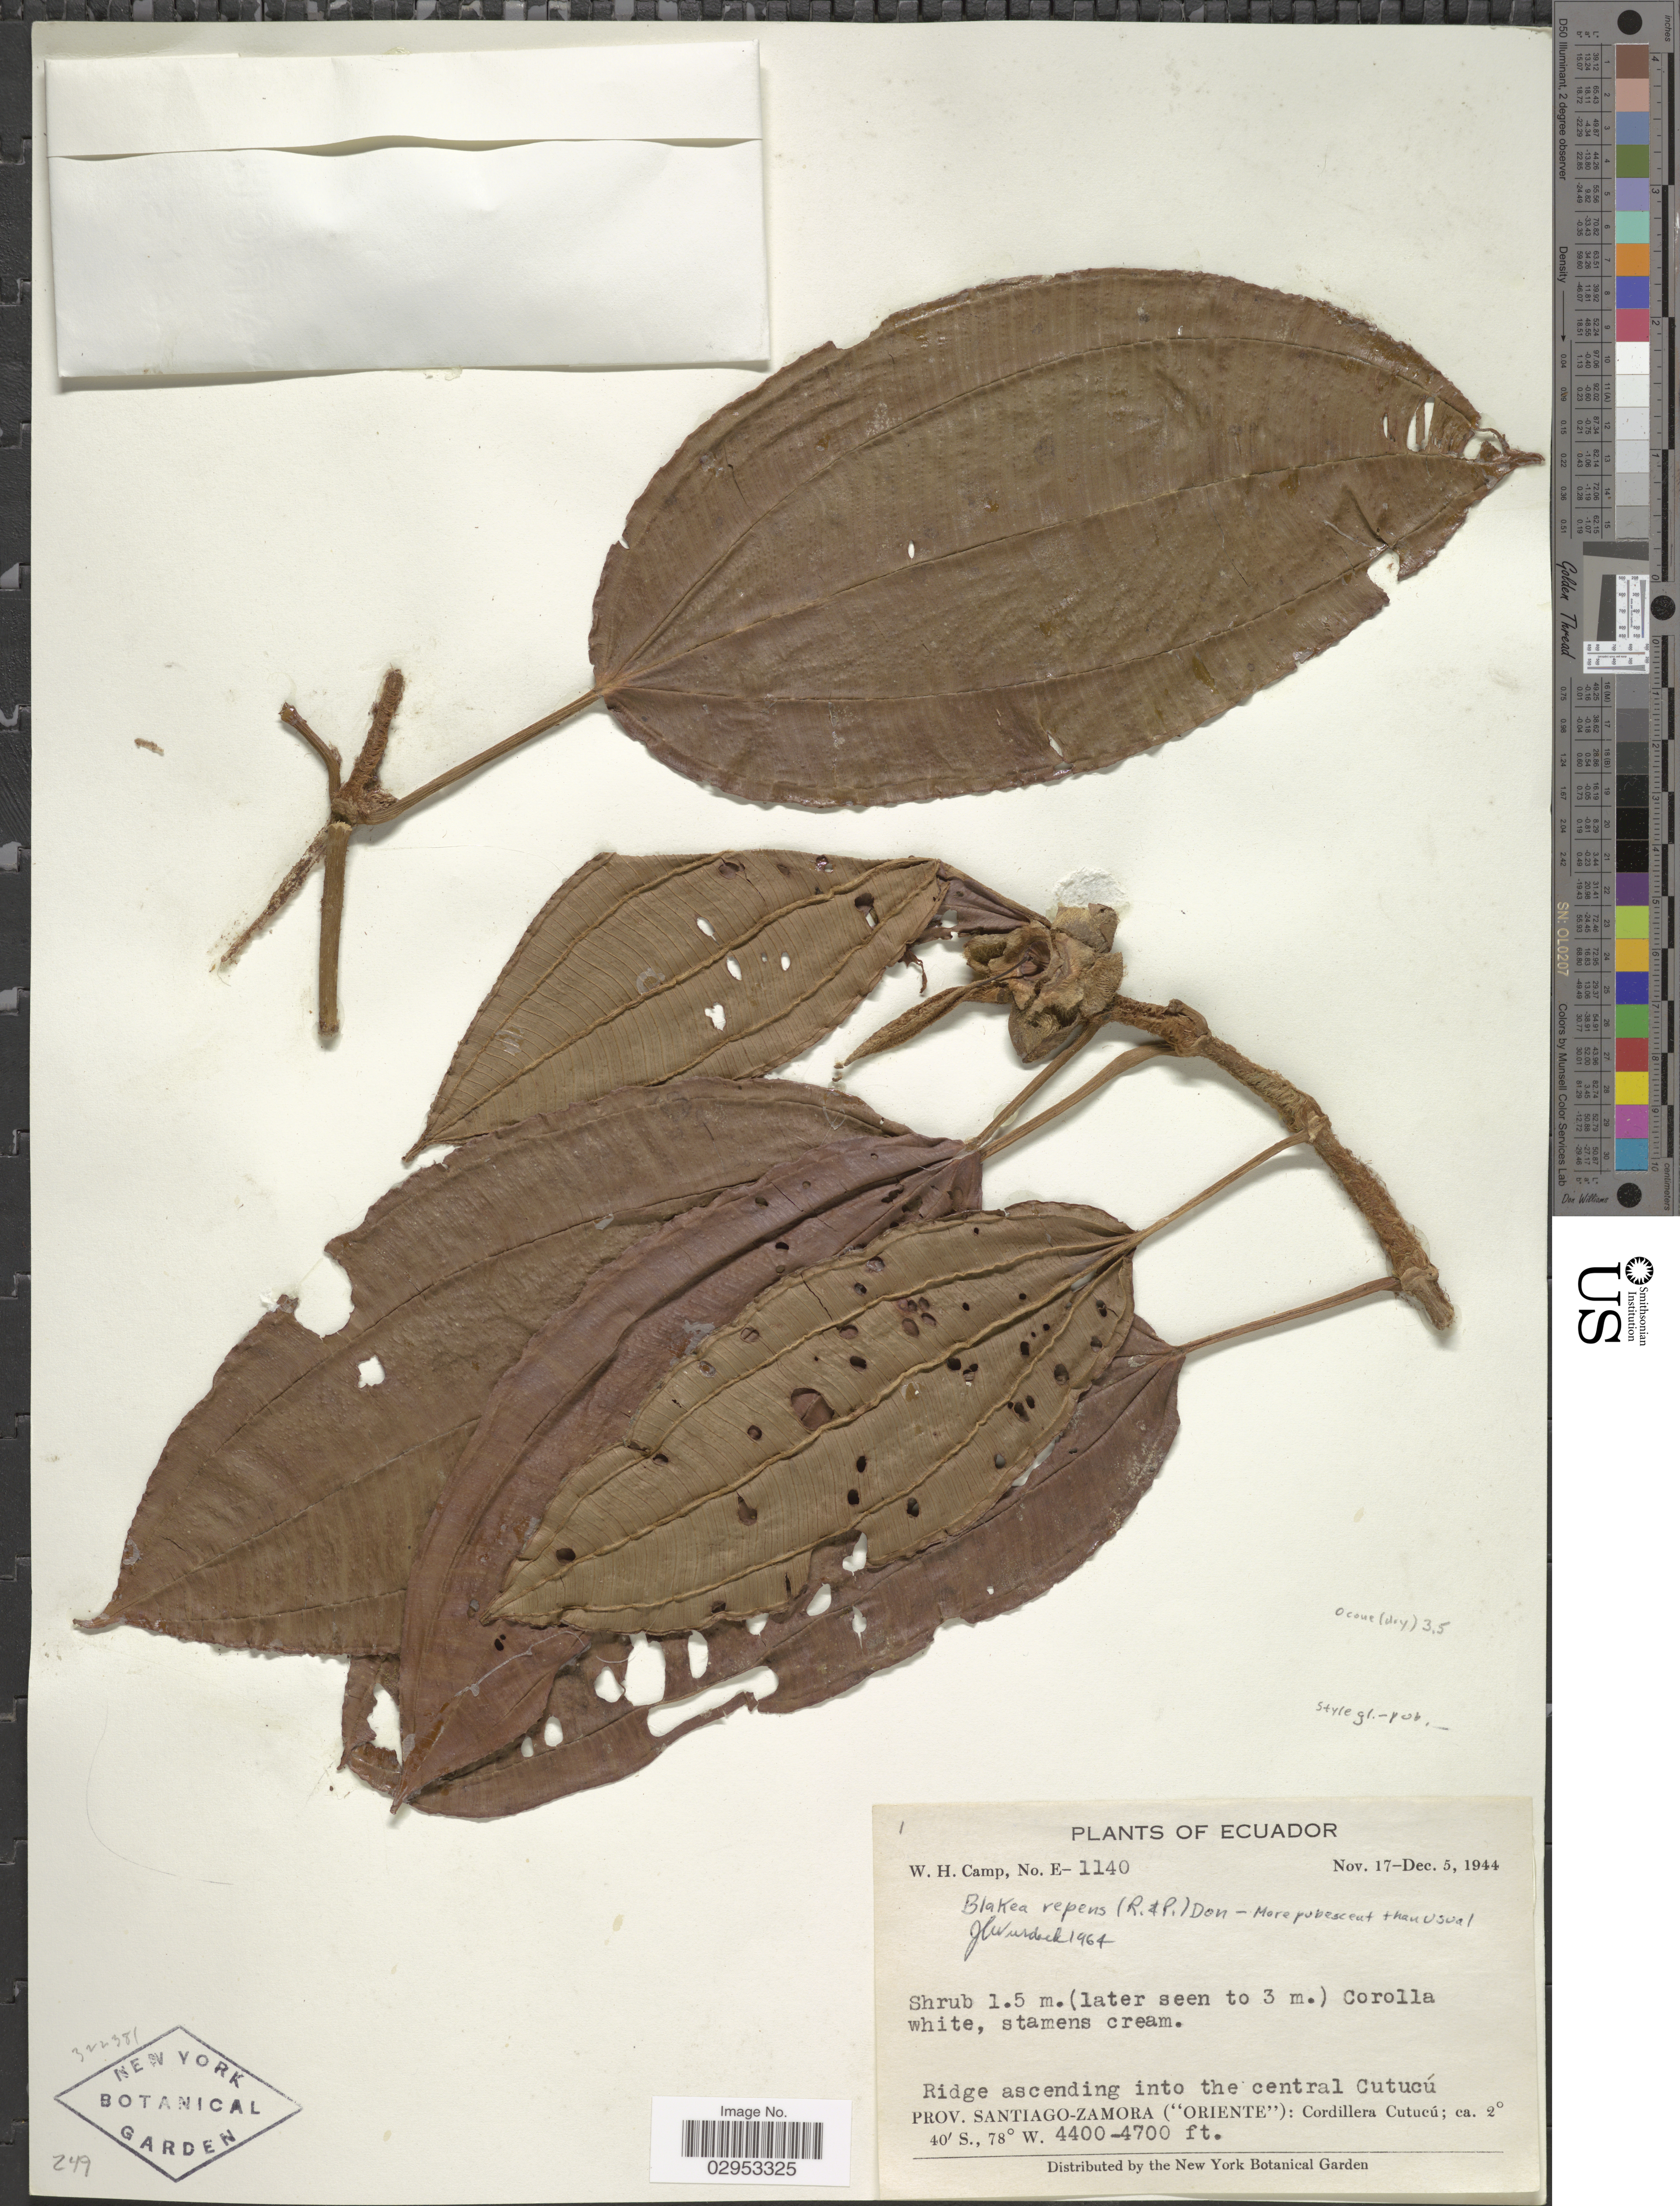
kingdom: Plantae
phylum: Tracheophyta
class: Magnoliopsida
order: Myrtales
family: Melastomataceae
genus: Blakea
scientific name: Blakea repens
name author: (Ruiz & Pav.) D. Don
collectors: W. H. Camp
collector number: E-1140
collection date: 1944-11-17/1944-12-05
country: Ecuador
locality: Ridge ascending into the central Cutucú. Prov. Santiago-Zamora ("Oriente"): Cordillera Cutucú.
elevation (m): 1341